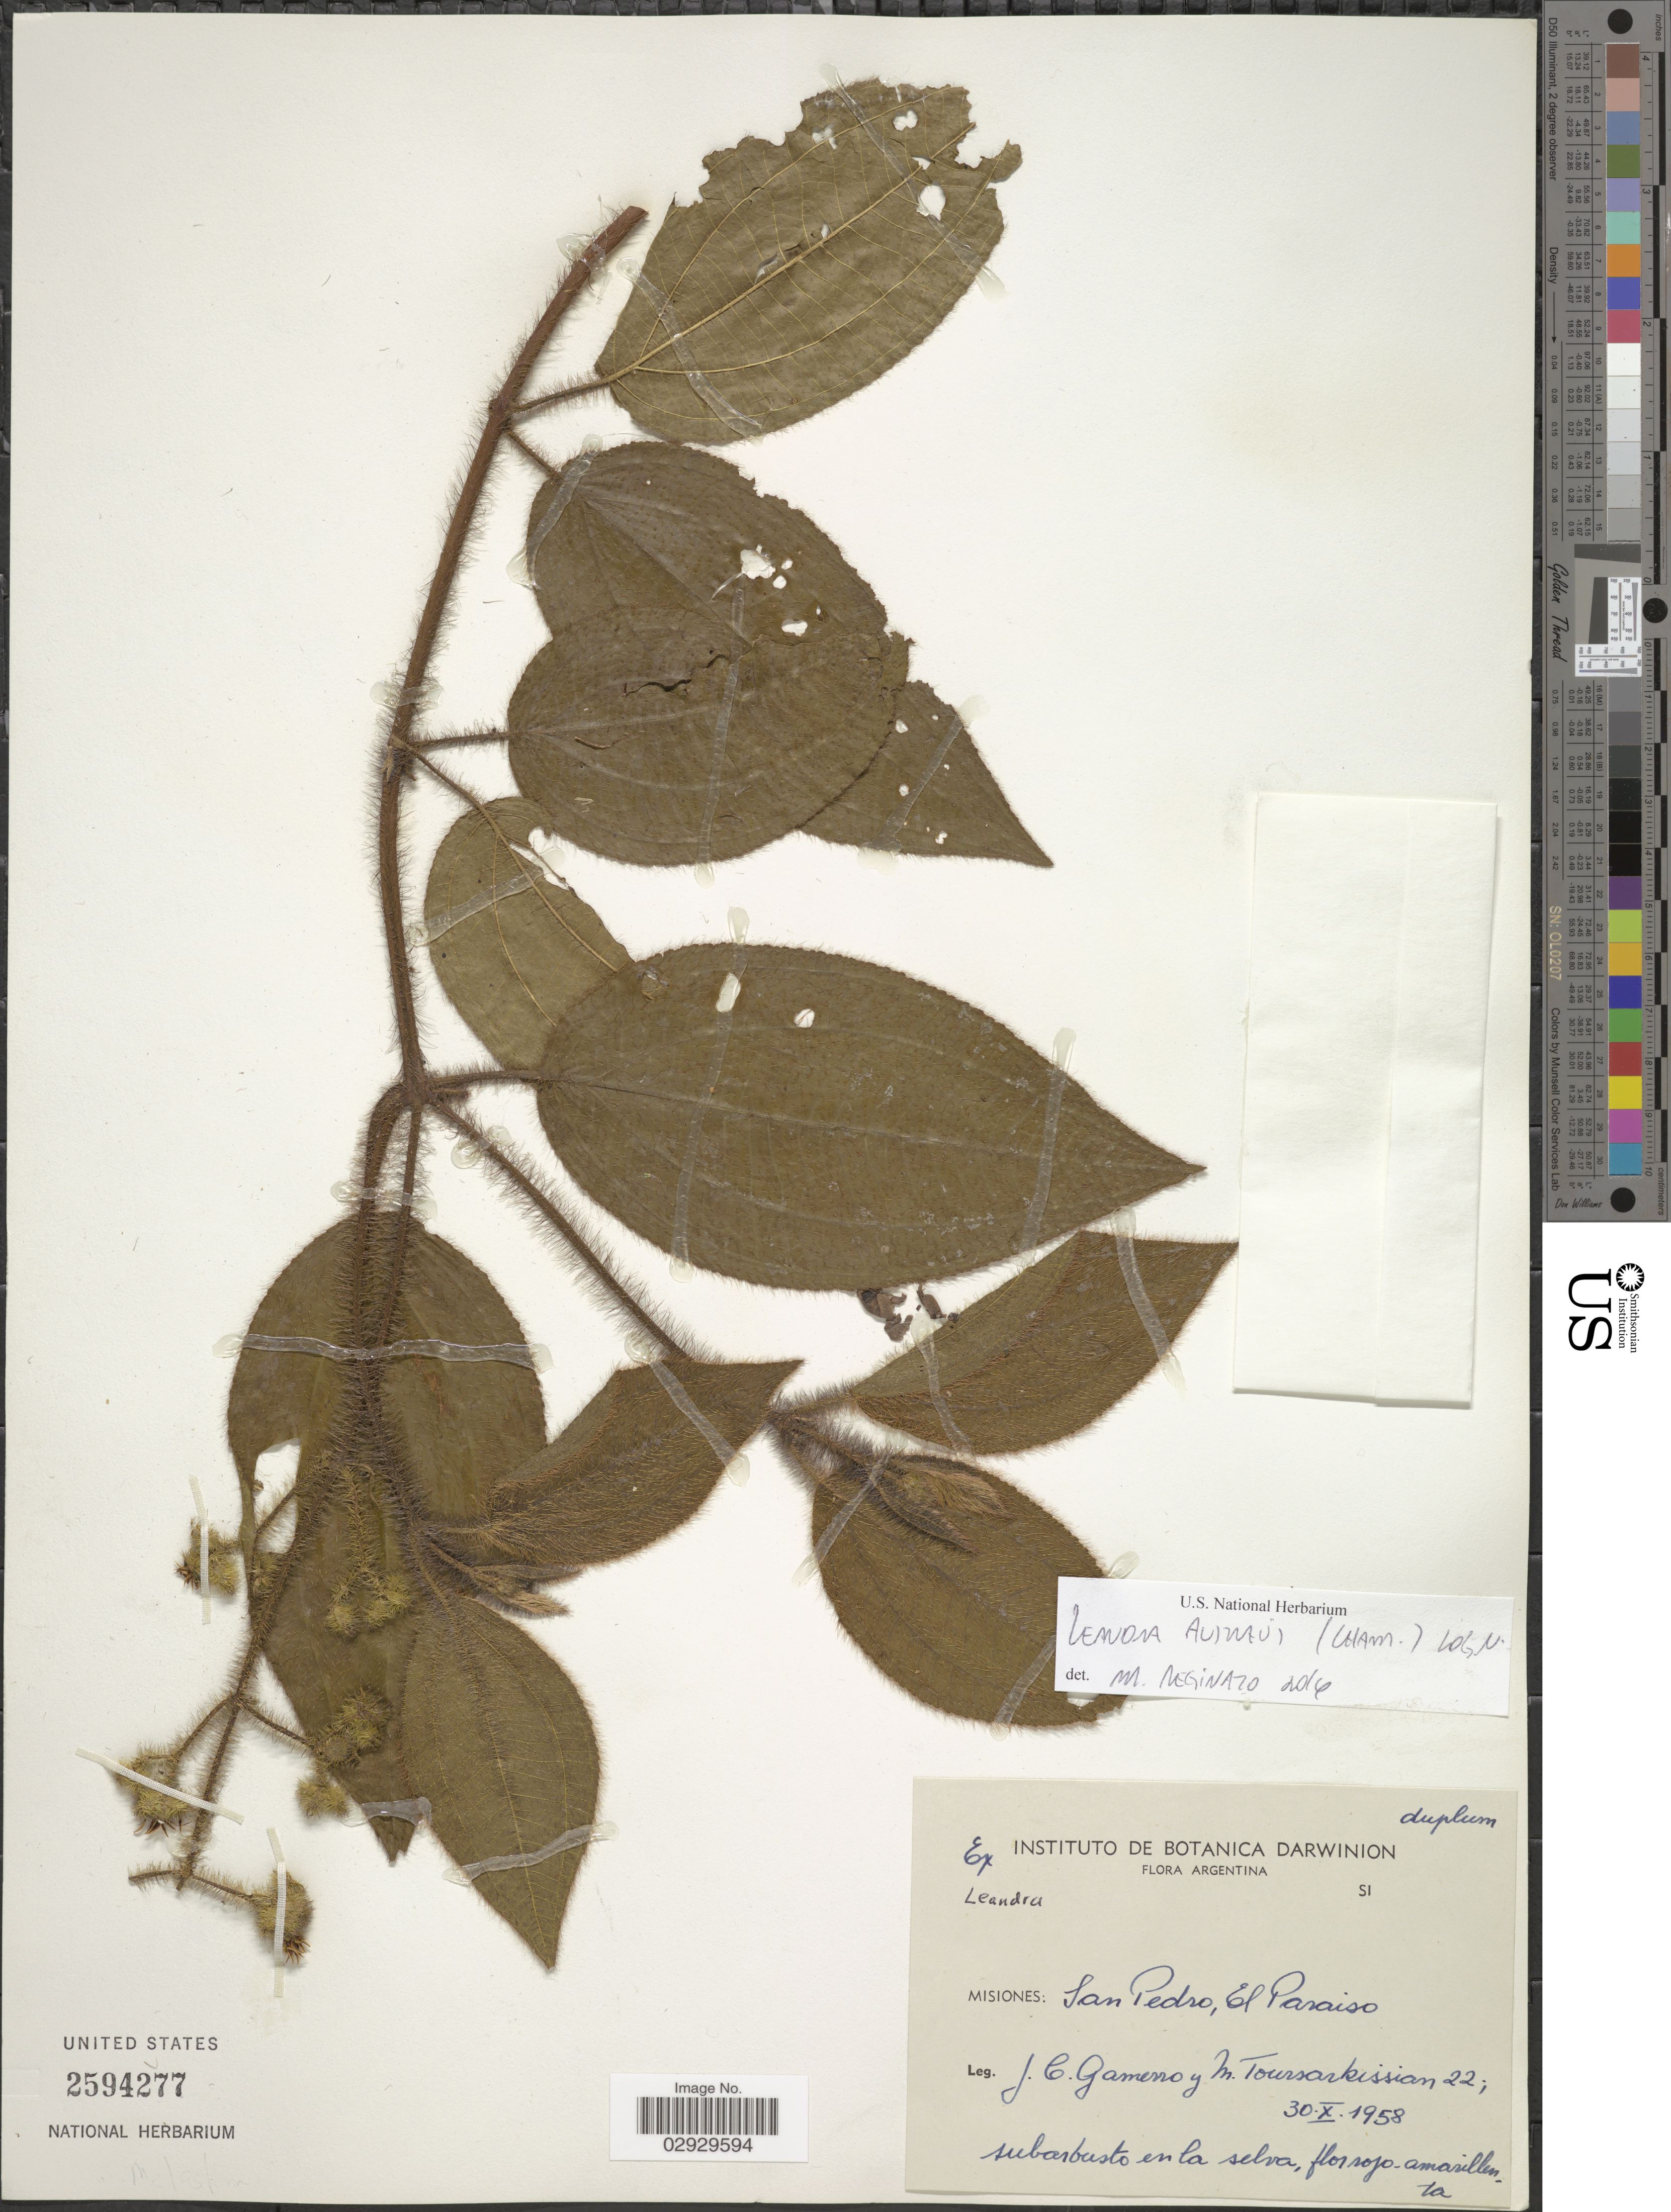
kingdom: Plantae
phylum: Tracheophyta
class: Magnoliopsida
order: Myrtales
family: Melastomataceae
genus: Leandra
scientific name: Leandra australis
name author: (Cham.) Cogn.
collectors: J. Gamerro & M. Toursarkissian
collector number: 22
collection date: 1958-10-30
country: Argentina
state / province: Misiones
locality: San Pedro, El Paraiso.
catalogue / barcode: US 2594277